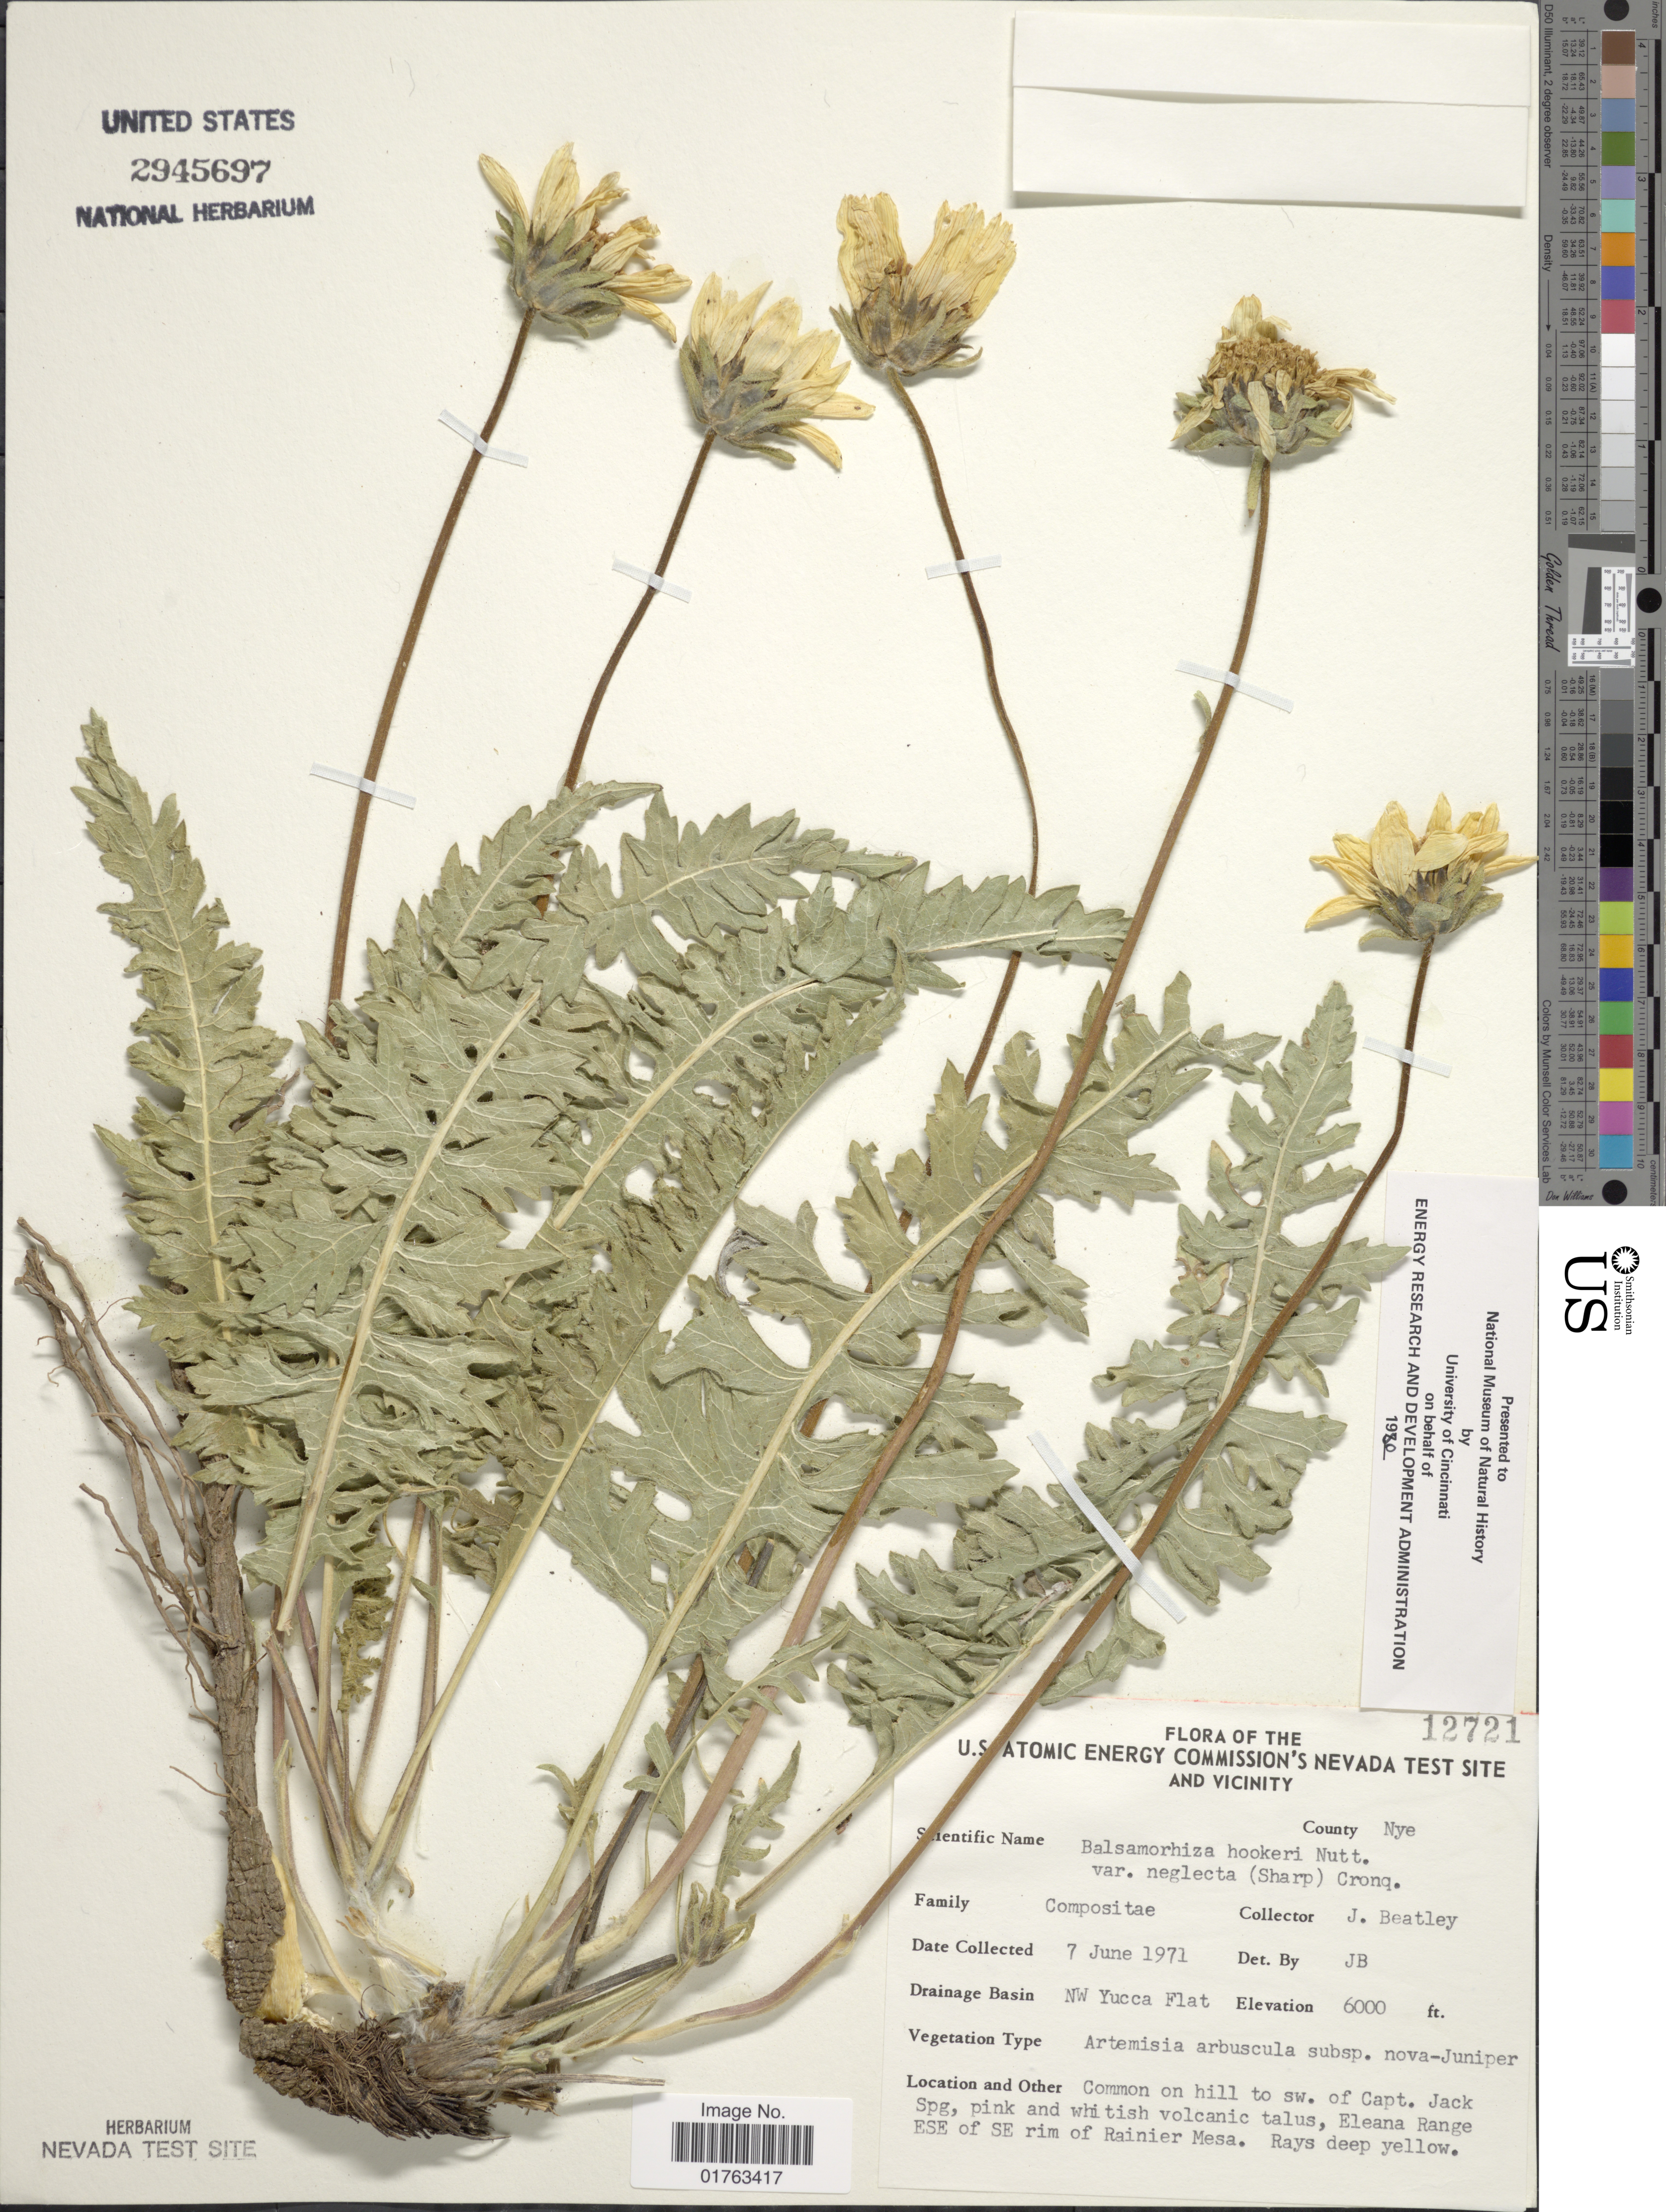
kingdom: Plantae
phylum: Tracheophyta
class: Magnoliopsida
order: Asterales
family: Asteraceae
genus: Balsamorhiza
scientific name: Balsamorhiza hookeri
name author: Nutt.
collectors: J. C. Beatley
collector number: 12721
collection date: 1971-06-07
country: United States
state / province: Nevada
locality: U.S. Atomic Energy Commission's Nevada Test Site and Vicinity, County Nye, NW Yucca Flat, common on hill to sw. of Capt. Jack Spg, pink and whitish volcanic talus, Eleana Range ESE of SE rim of Rainier Mesa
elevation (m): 1829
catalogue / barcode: US 2945697